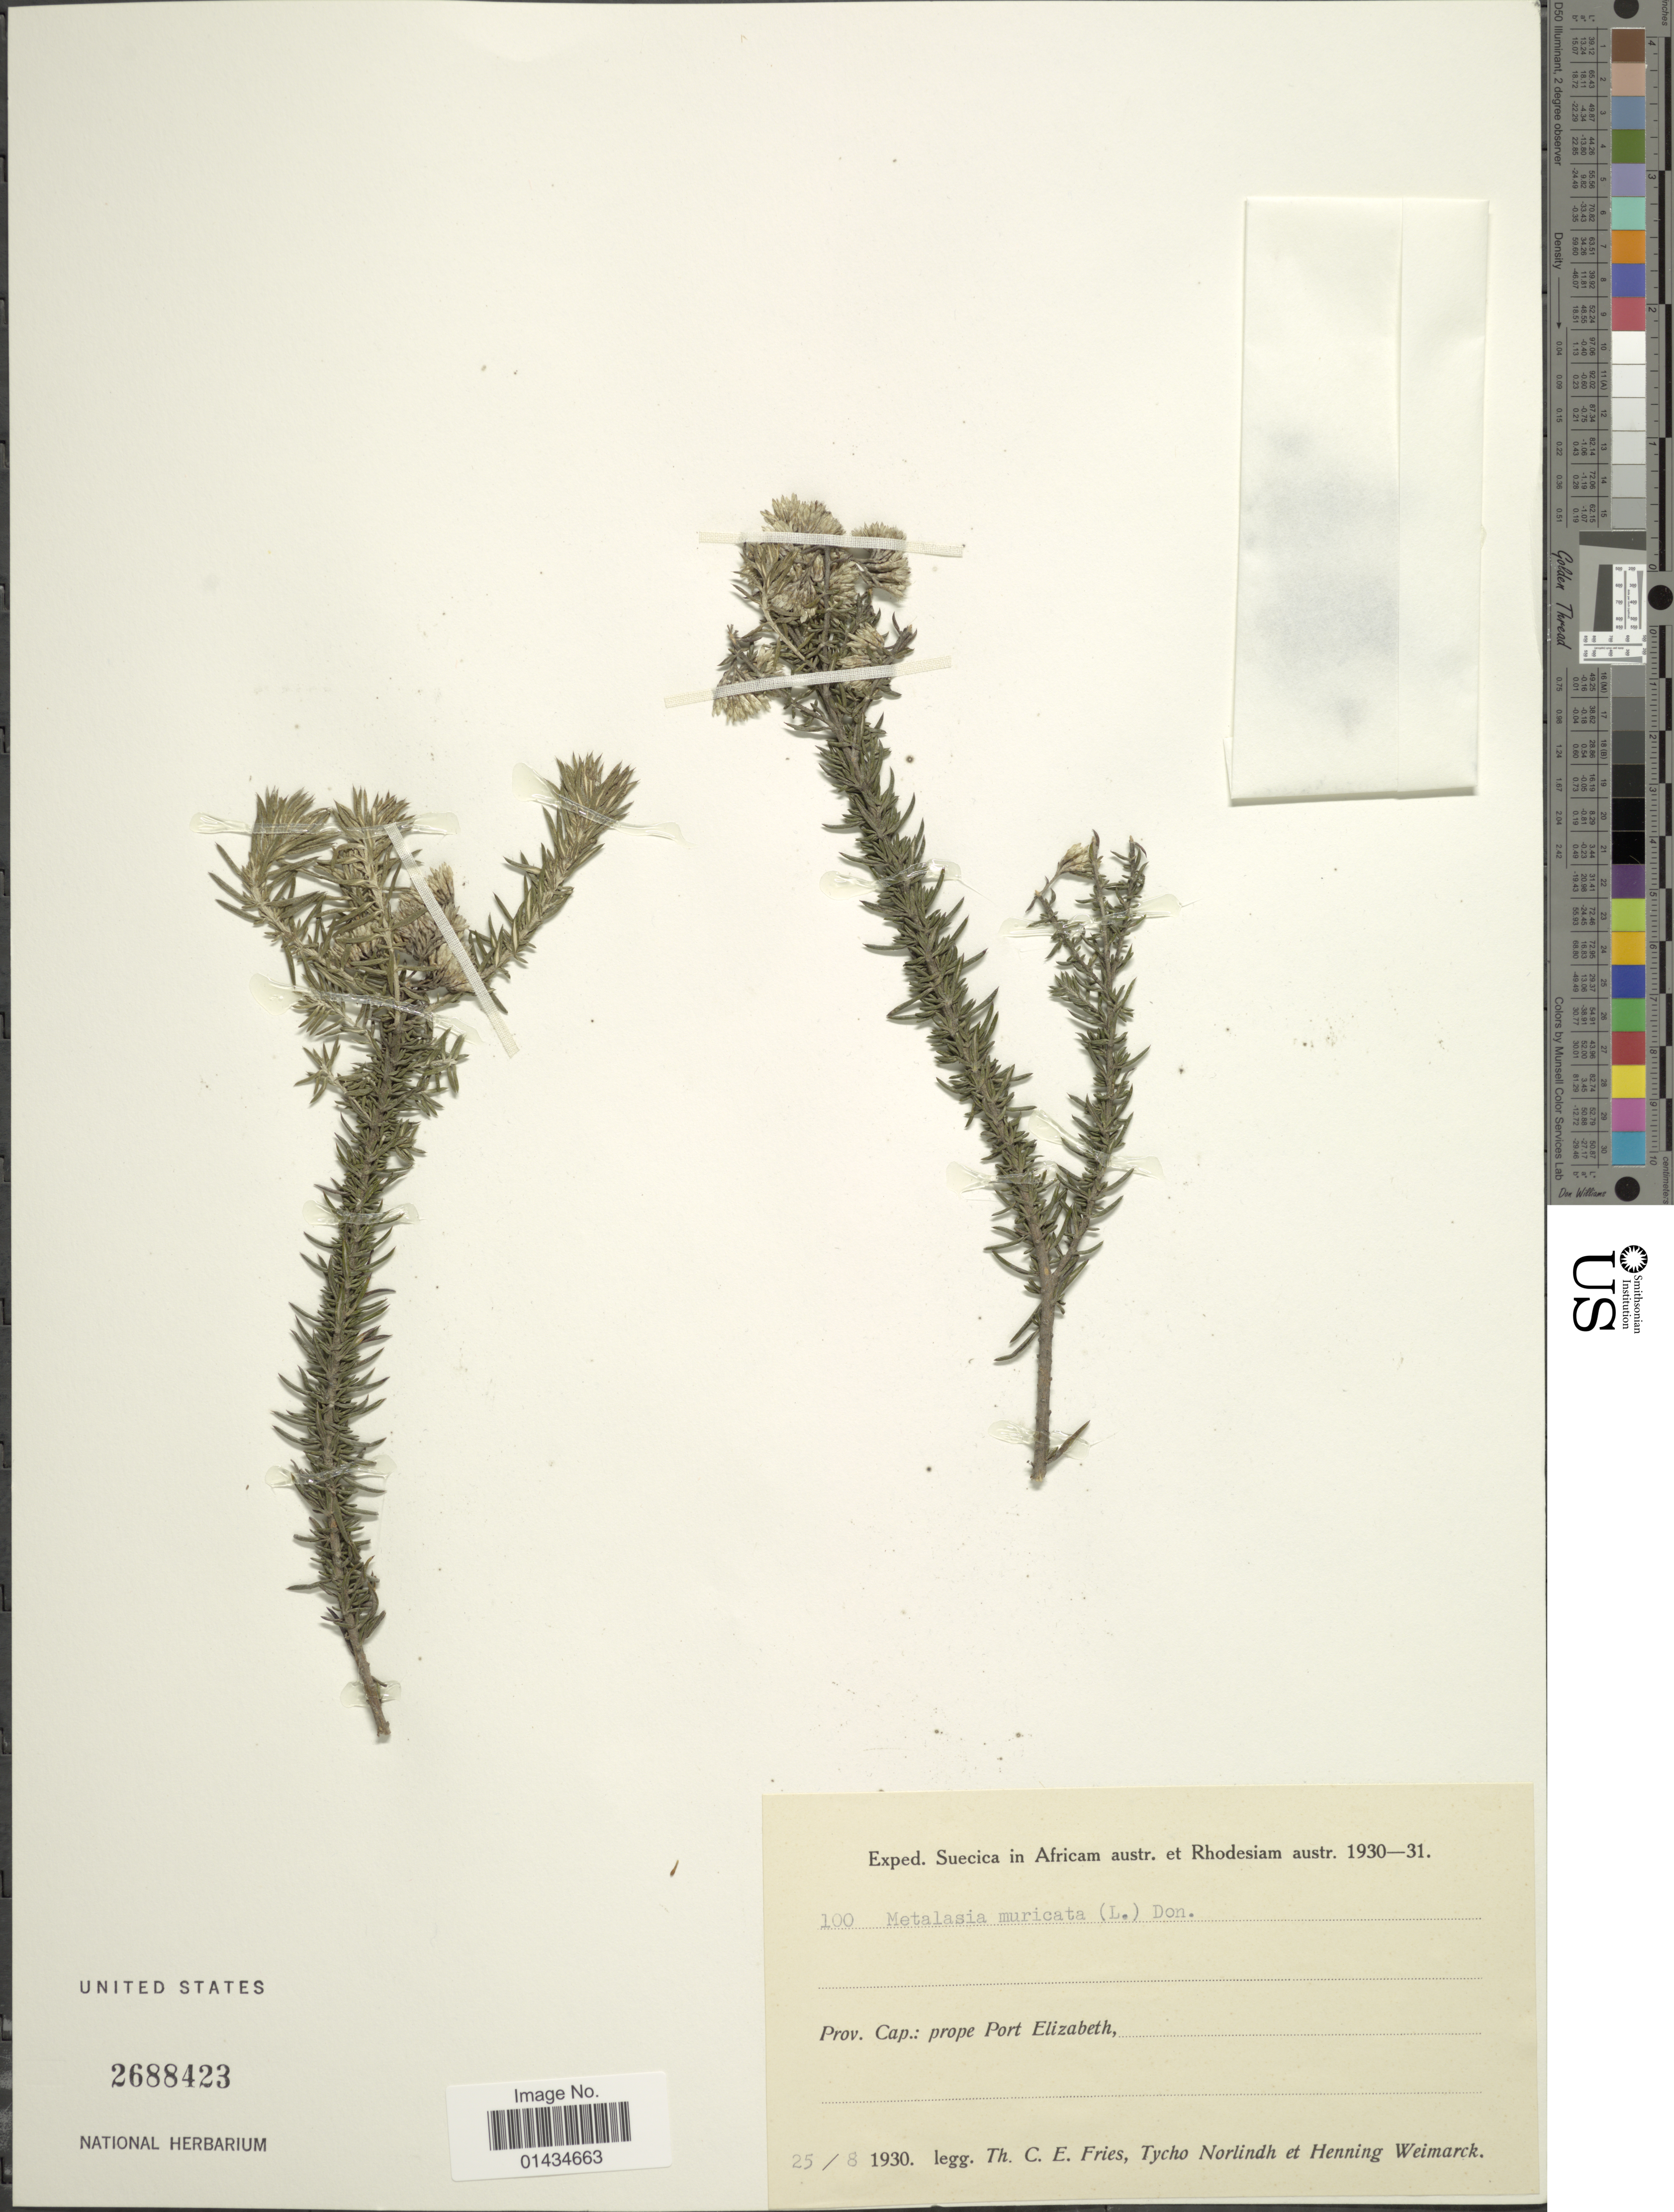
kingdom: Plantae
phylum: Tracheophyta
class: Magnoliopsida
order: Asterales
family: Asteraceae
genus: Metalasia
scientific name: Metalasia muricata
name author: (L.) D. Don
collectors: T. C. E. Fries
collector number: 100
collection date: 1930-08-25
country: South Africa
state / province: Eastern Cape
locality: Prope Port Elizabeth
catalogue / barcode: US 2688423